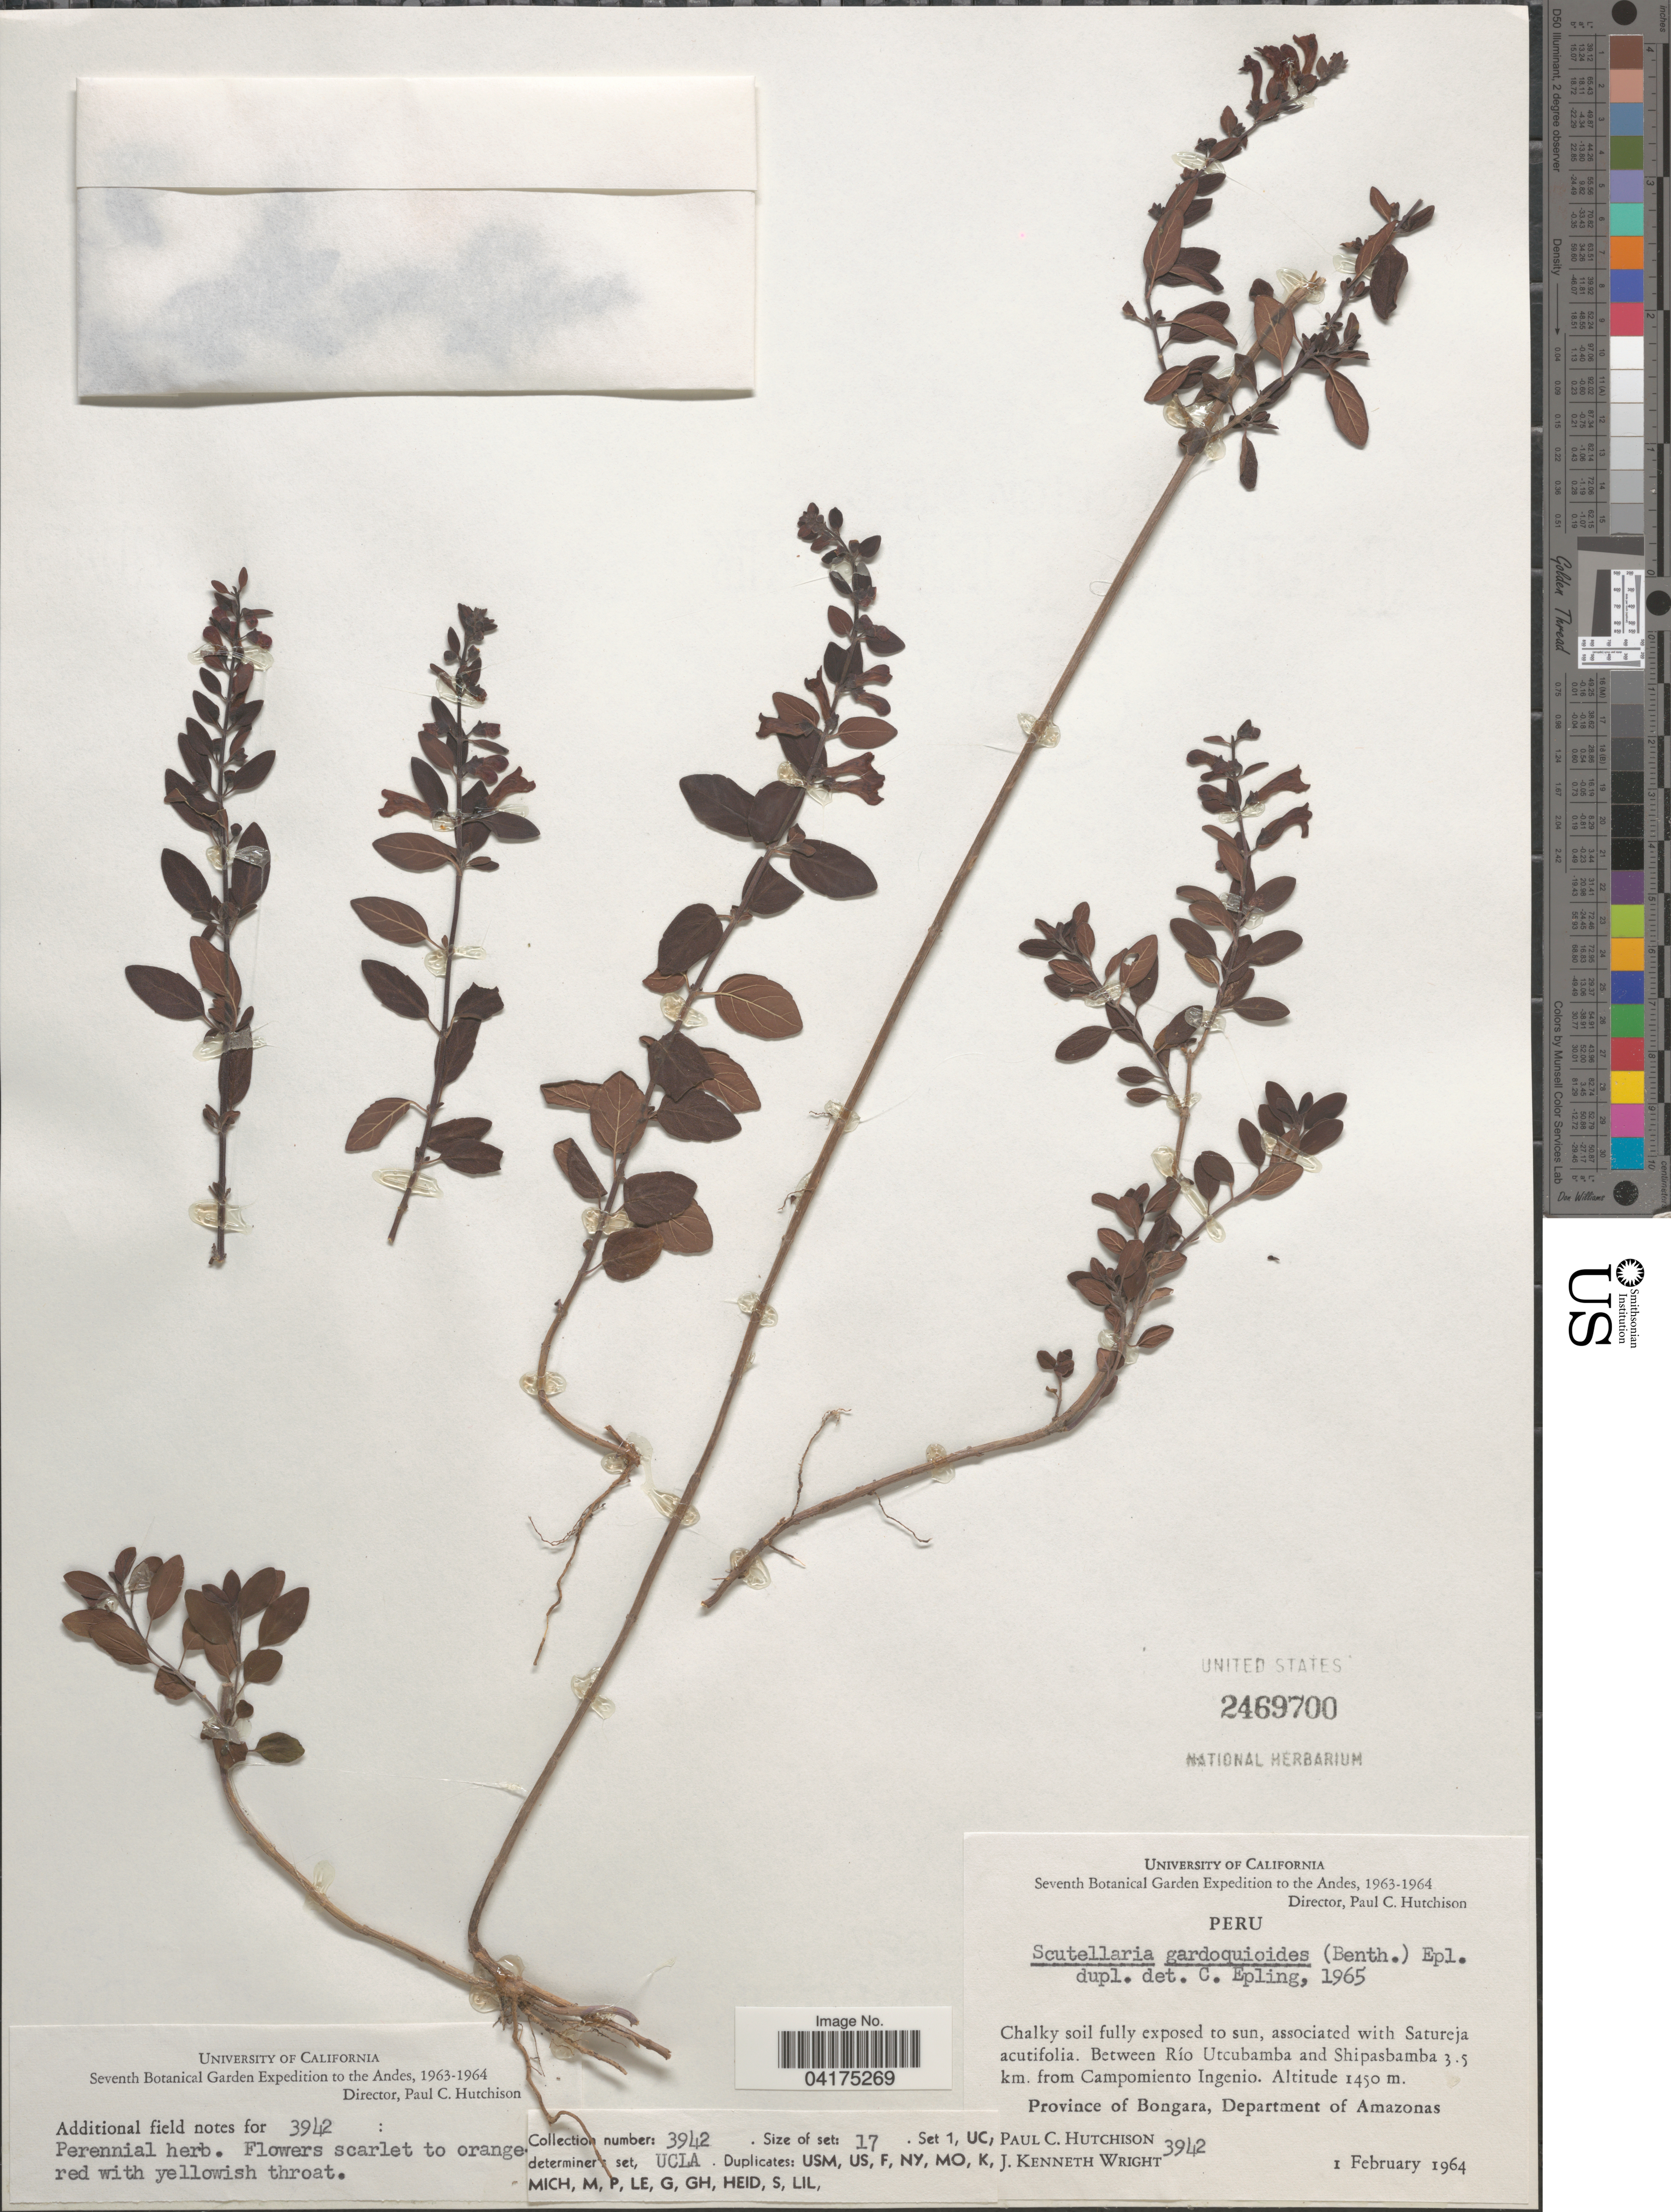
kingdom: Plantae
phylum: Tracheophyta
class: Magnoliopsida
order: Lamiales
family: Lamiaceae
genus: Scutellaria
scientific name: Scutellaria gardoquioides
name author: (Benth.) Benth.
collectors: P. C. Hutchison & J. K. Wright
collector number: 3942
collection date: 1964-02-01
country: Peru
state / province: Amazonas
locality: Seventh Botanical Garden Expedition to the Andes, 1963-1964. Between Río Utcubamba and Shipasbamba 3.5 km. from Campomiento Ingenio. Province of Bongara, Department of Amazonas.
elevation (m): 1450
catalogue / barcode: US 2469700